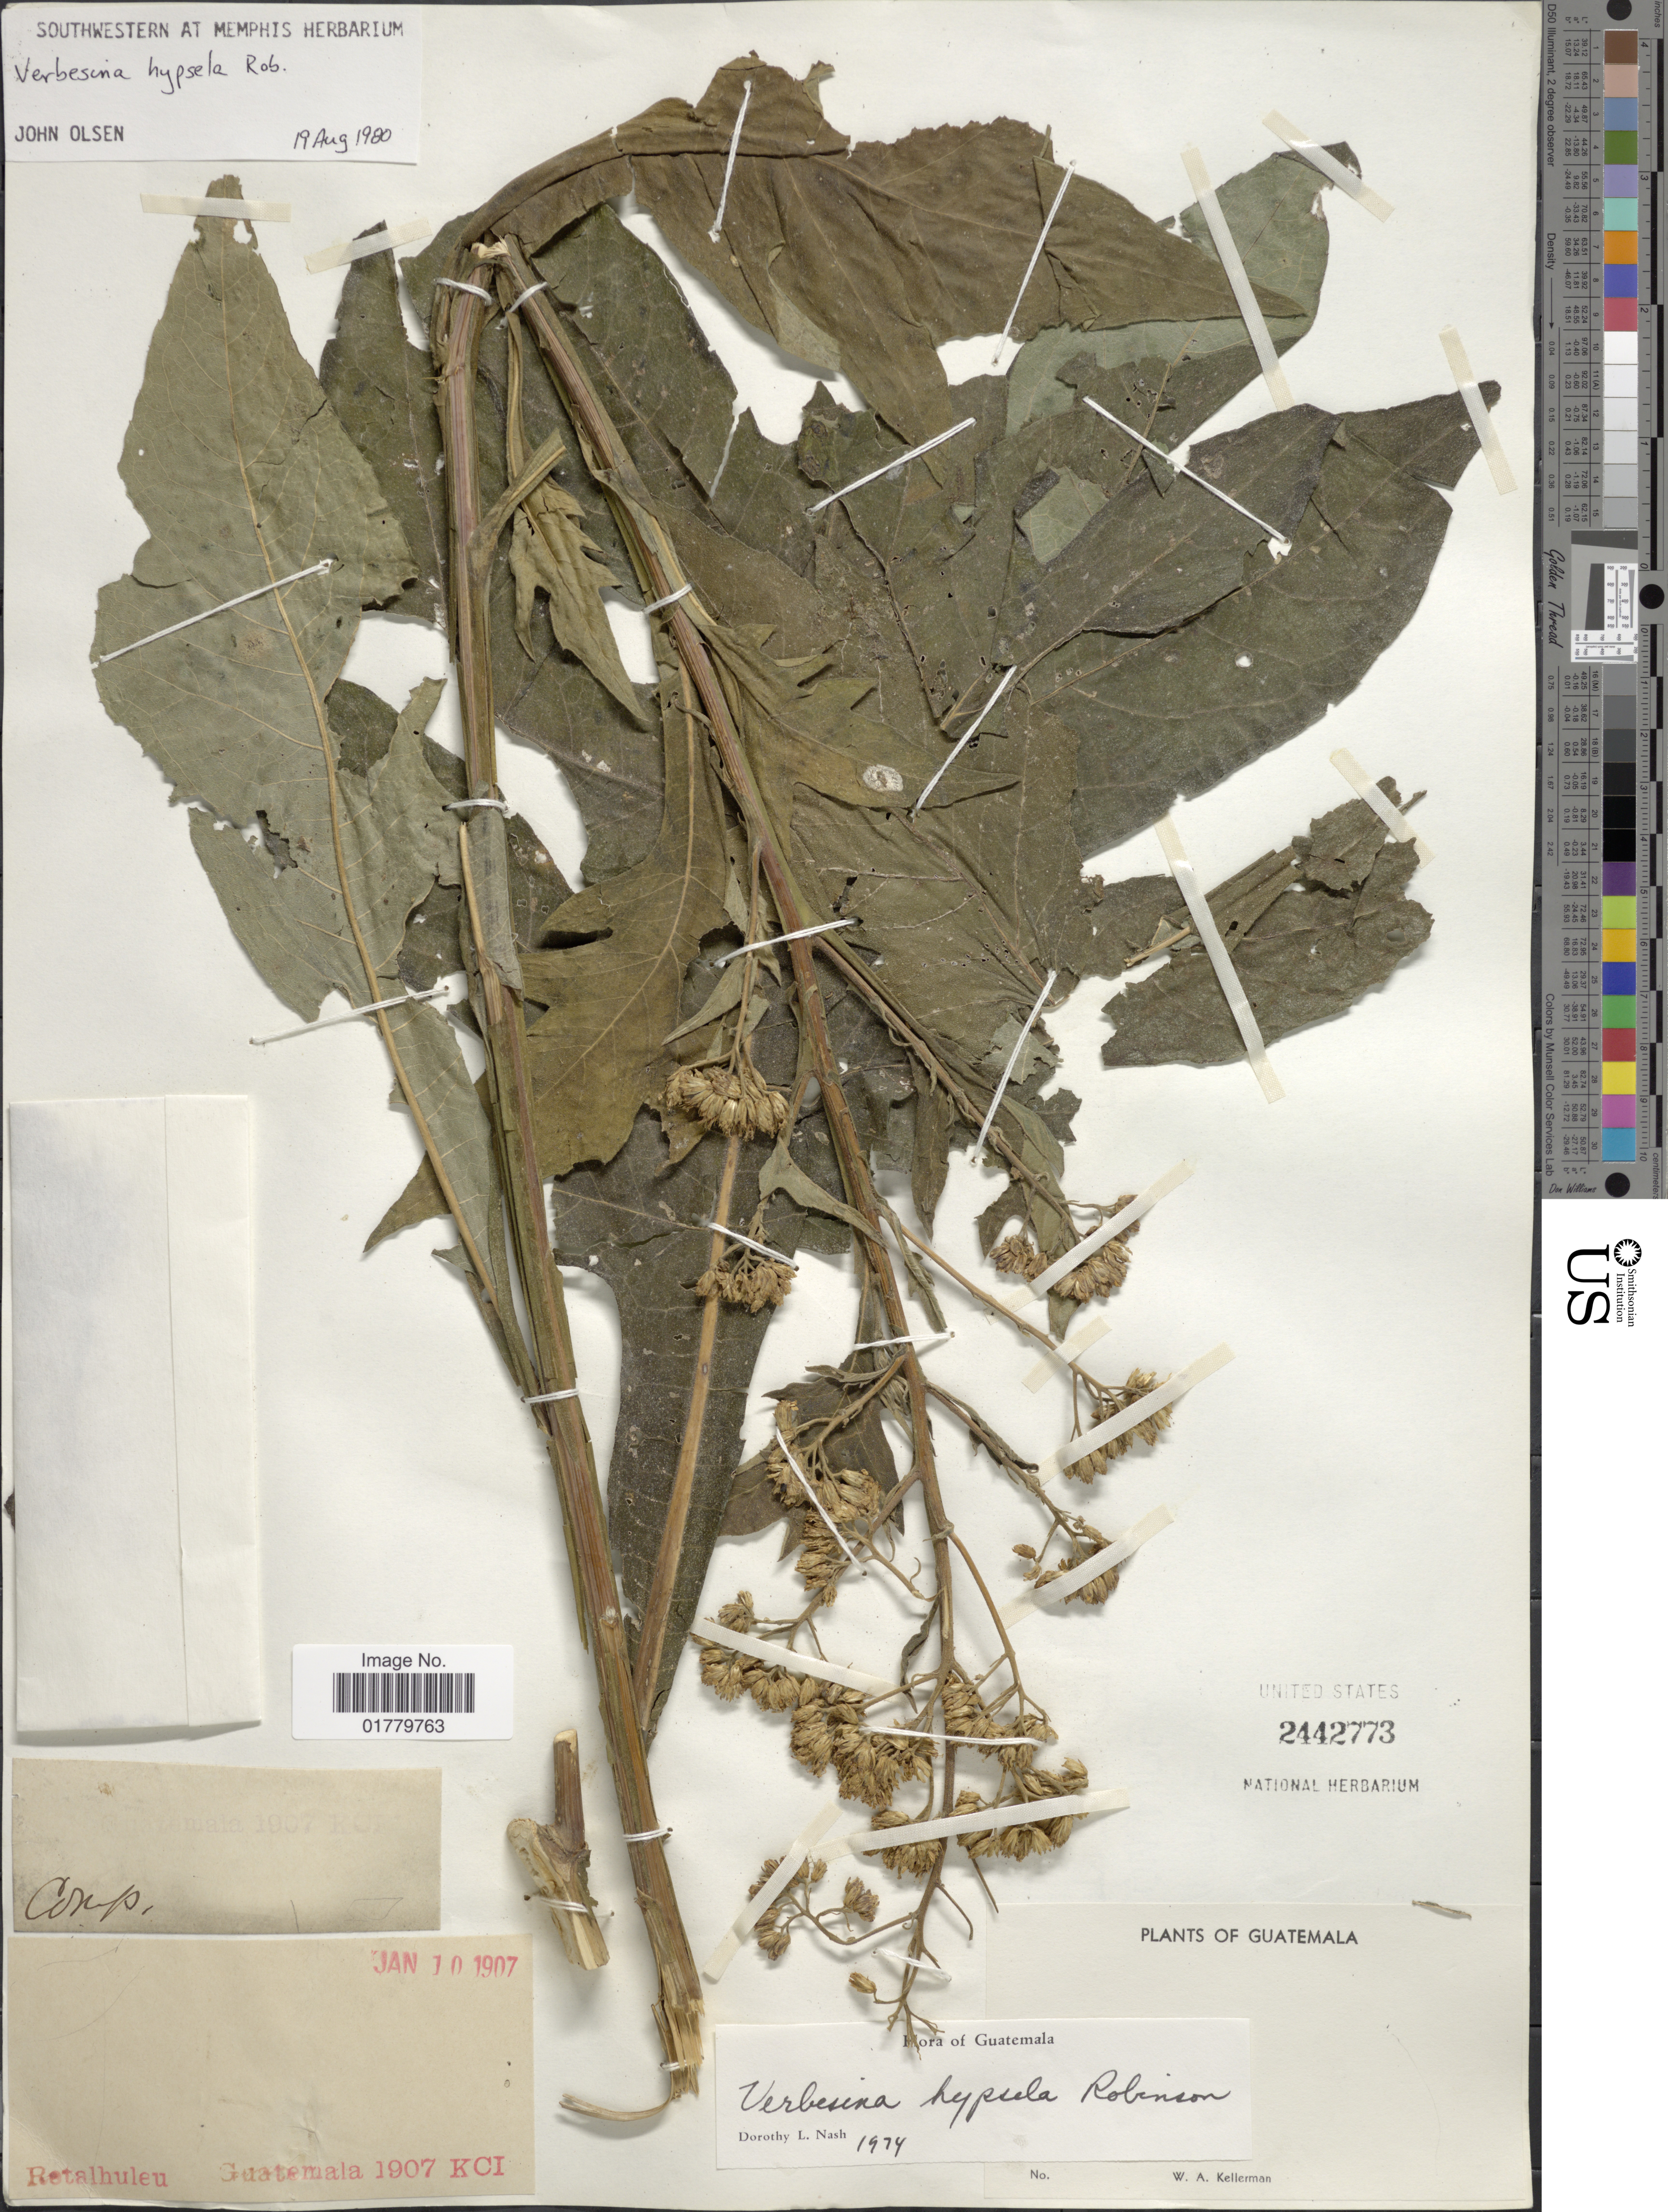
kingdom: Plantae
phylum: Tracheophyta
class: Magnoliopsida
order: Asterales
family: Asteraceae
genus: Verbesina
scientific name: Verbesina hypsela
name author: B.L. Rob.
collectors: W. Kellerman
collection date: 1907-01-10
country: Guatemala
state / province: Retalhuleu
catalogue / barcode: US 2442773